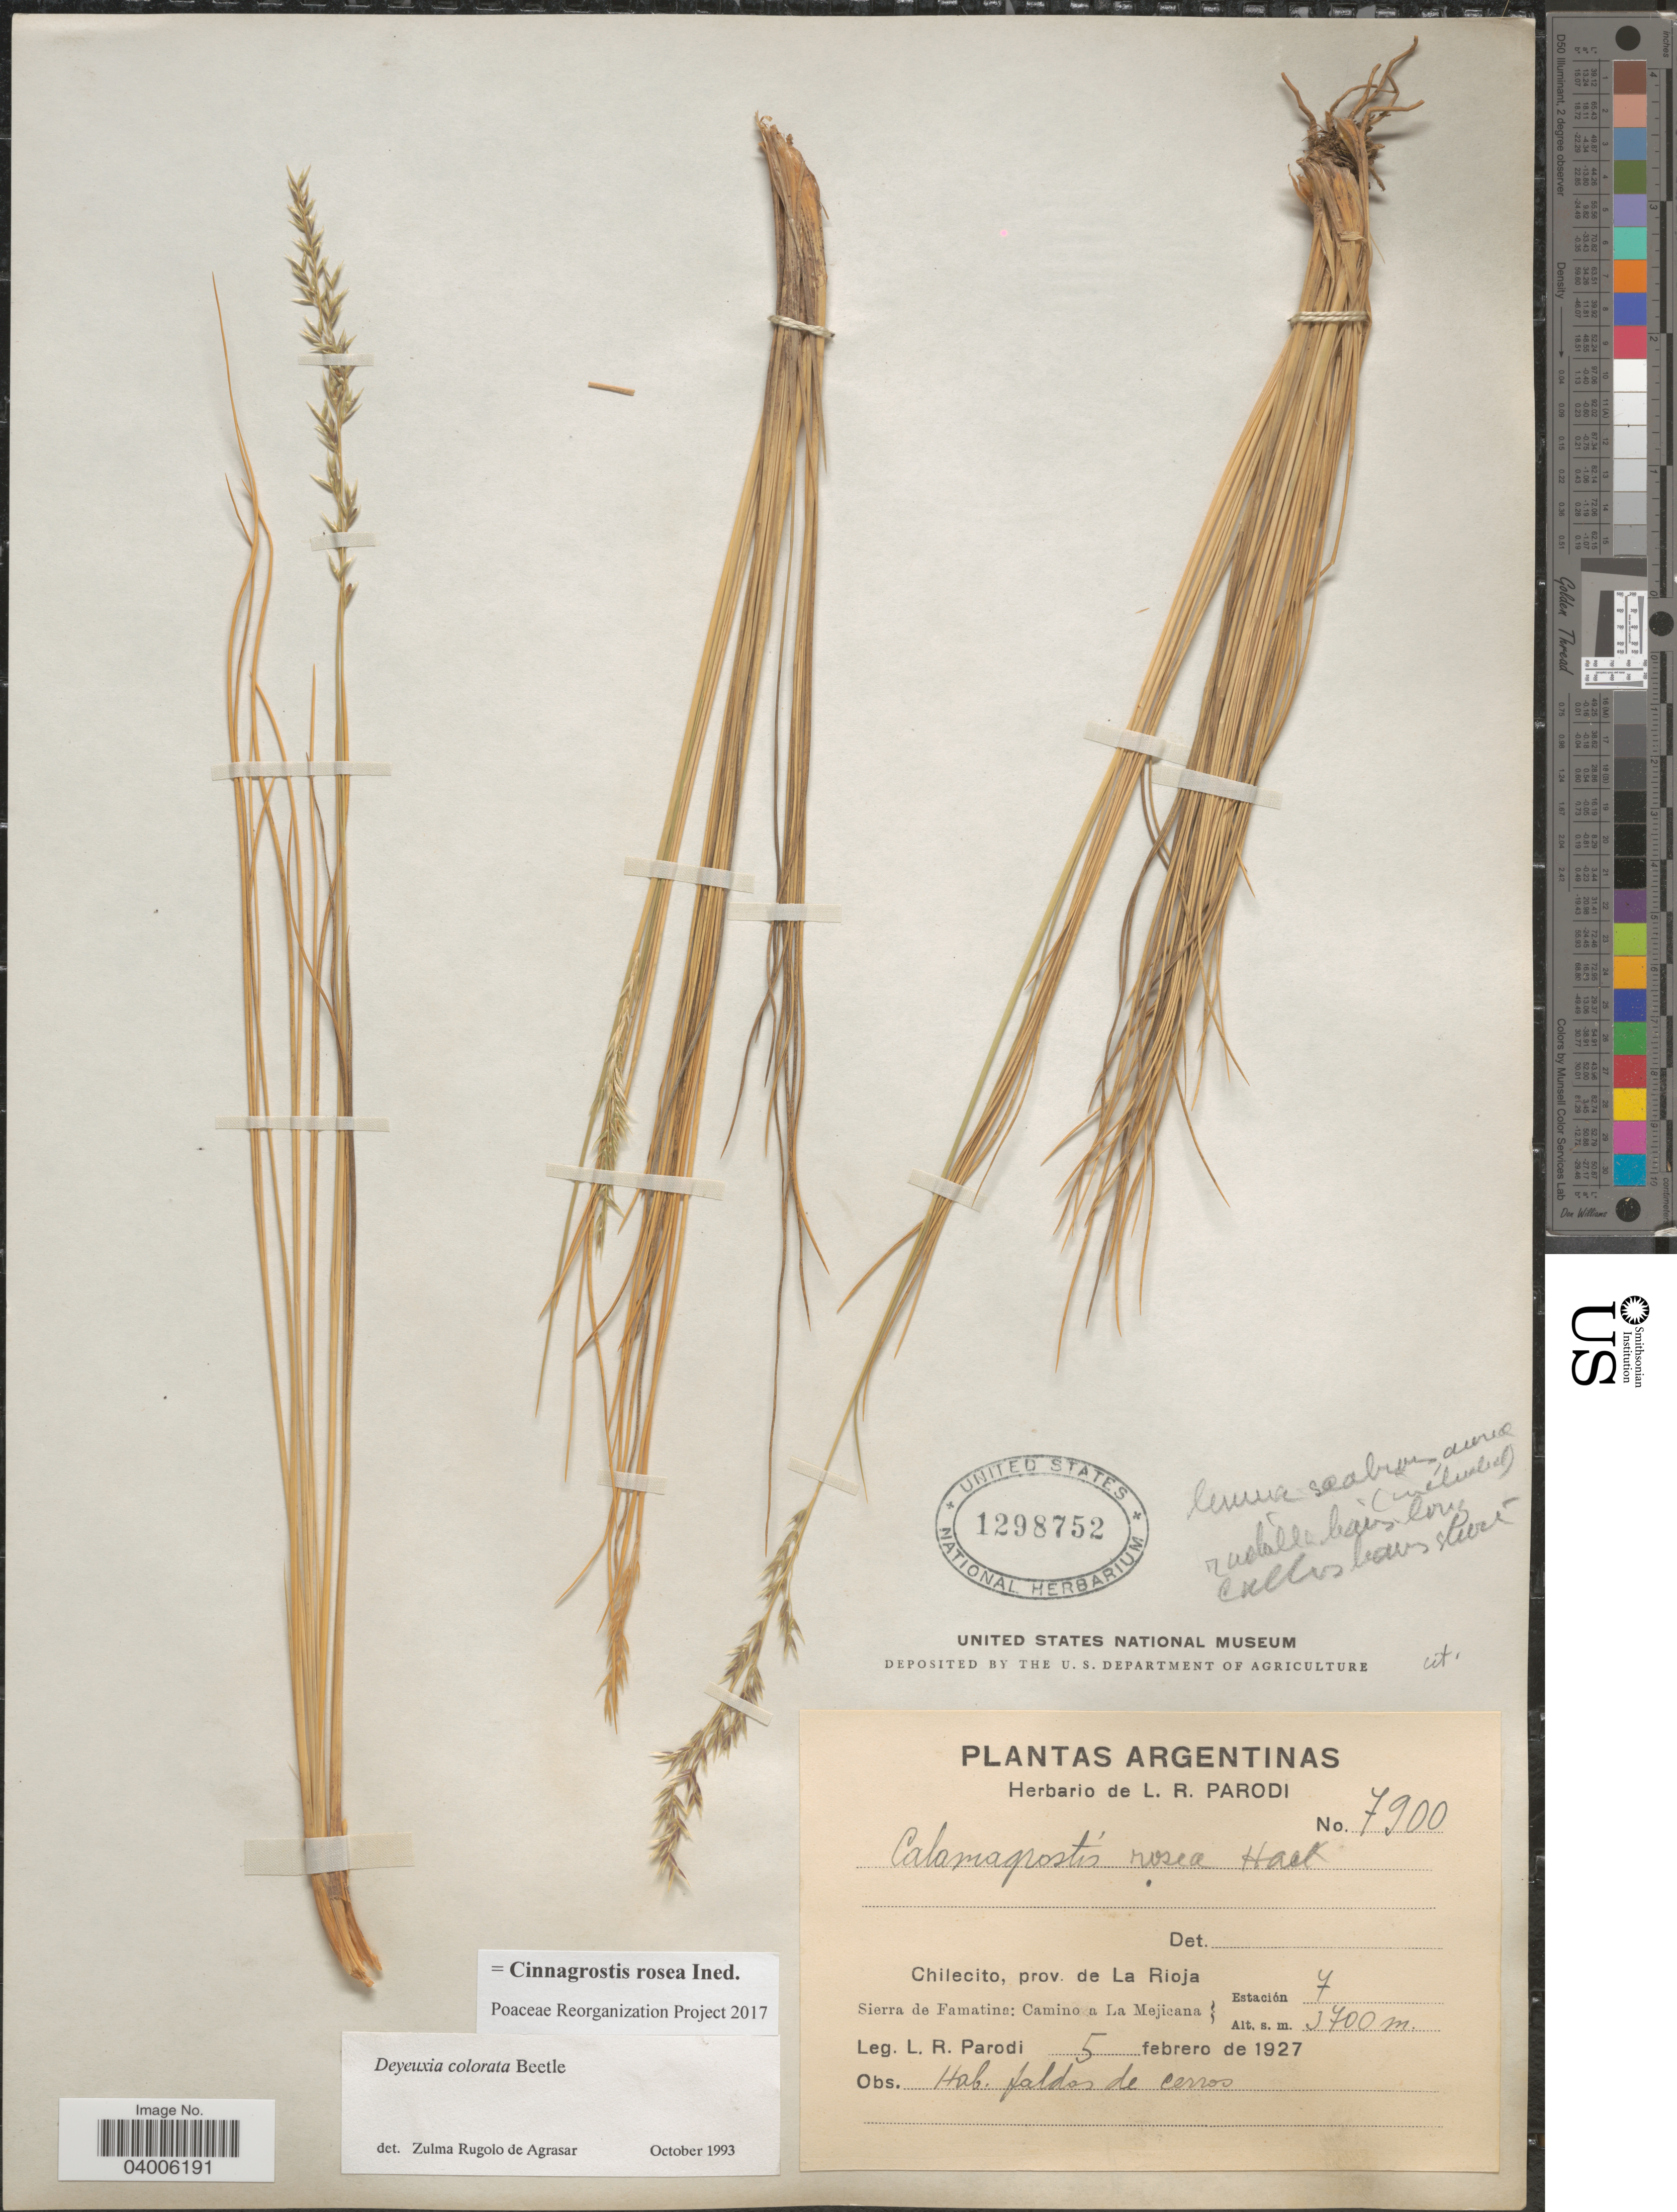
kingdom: Plantae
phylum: Tracheophyta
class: Liliopsida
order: Poales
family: Poaceae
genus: Cinnagrostis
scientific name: Cinnagrostis rosea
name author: (Griseb.) P.M. Peterson et al.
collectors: L. R. Parodi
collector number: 7900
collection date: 1927-02-05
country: Argentina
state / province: La Rioja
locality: Chilecito. Sierra de Famatina: Camino a La Mejicana. Estación 7.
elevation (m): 3700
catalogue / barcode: US 1298752